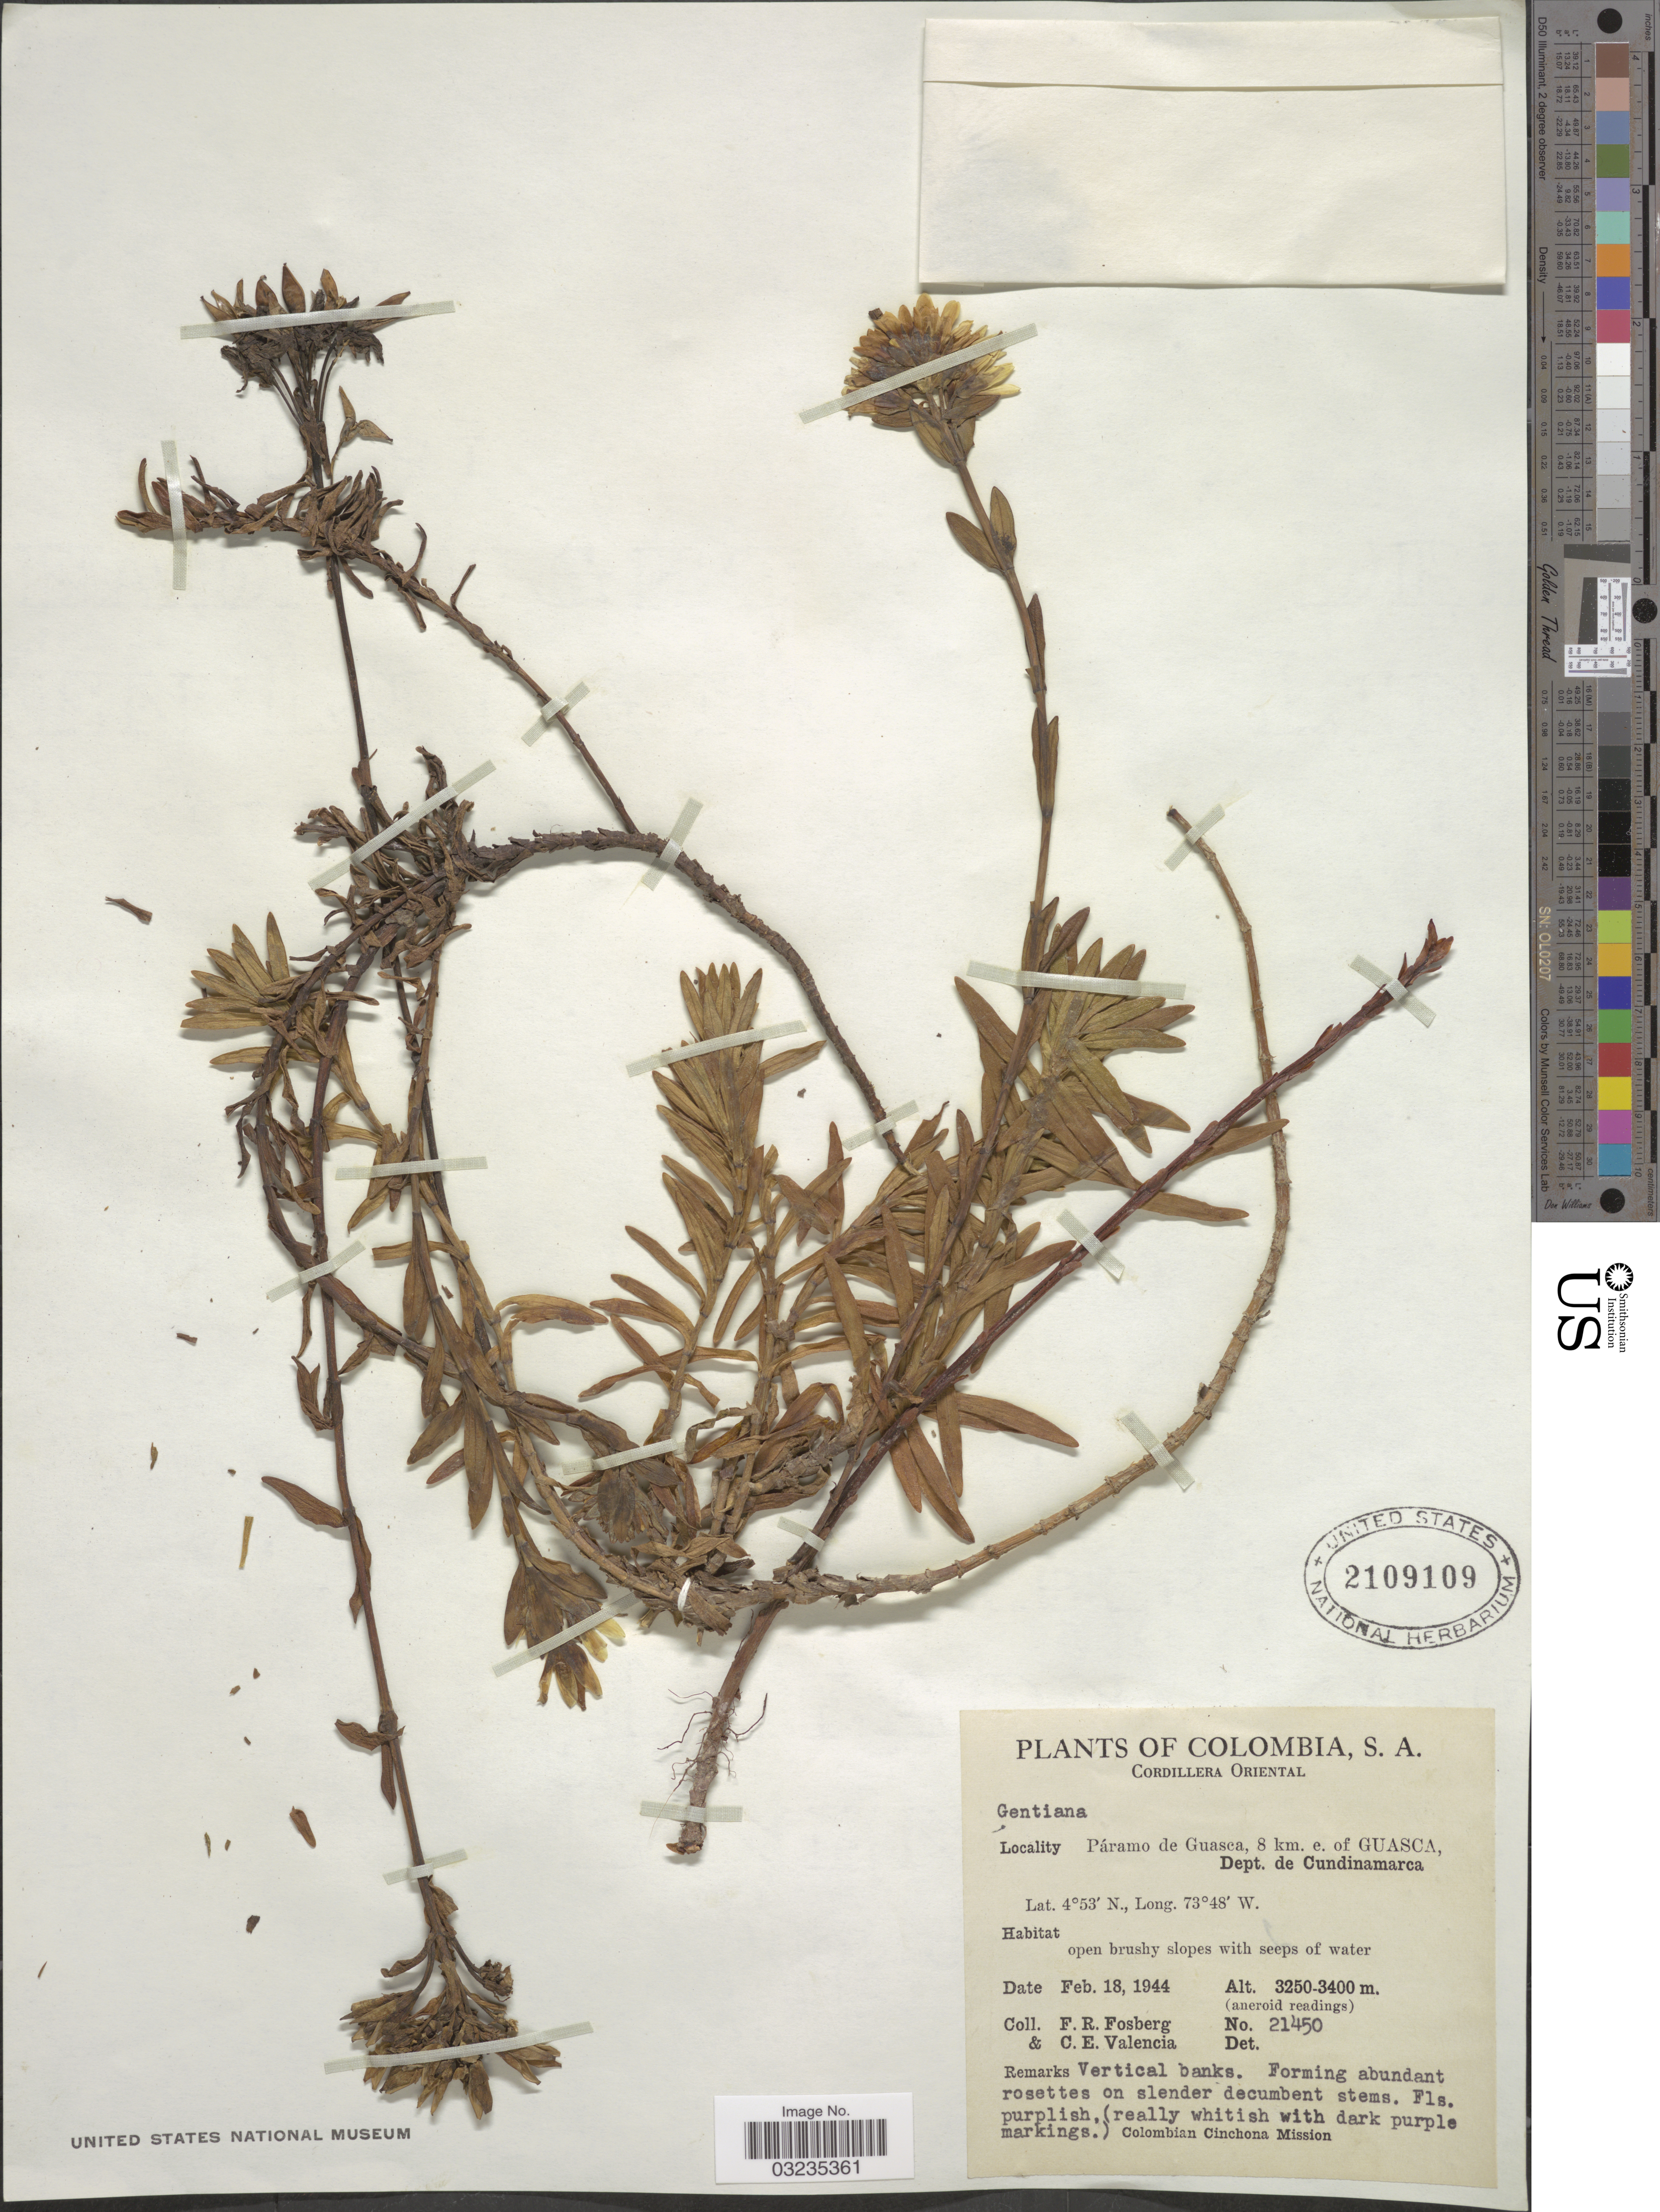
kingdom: Plantae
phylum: Tracheophyta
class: Magnoliopsida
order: Gentianales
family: Gentianaceae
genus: Gentiana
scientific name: Gentiana sp.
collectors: F. R. Fosberg & C. Valencia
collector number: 21450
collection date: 1944-02-18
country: Colombia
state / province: Cundinamarca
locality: Cordillera Oriental. Páramo de Guasca, 8 km. e. of Guasca, Dept. de Cundinamarca.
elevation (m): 3250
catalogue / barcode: US 2109109